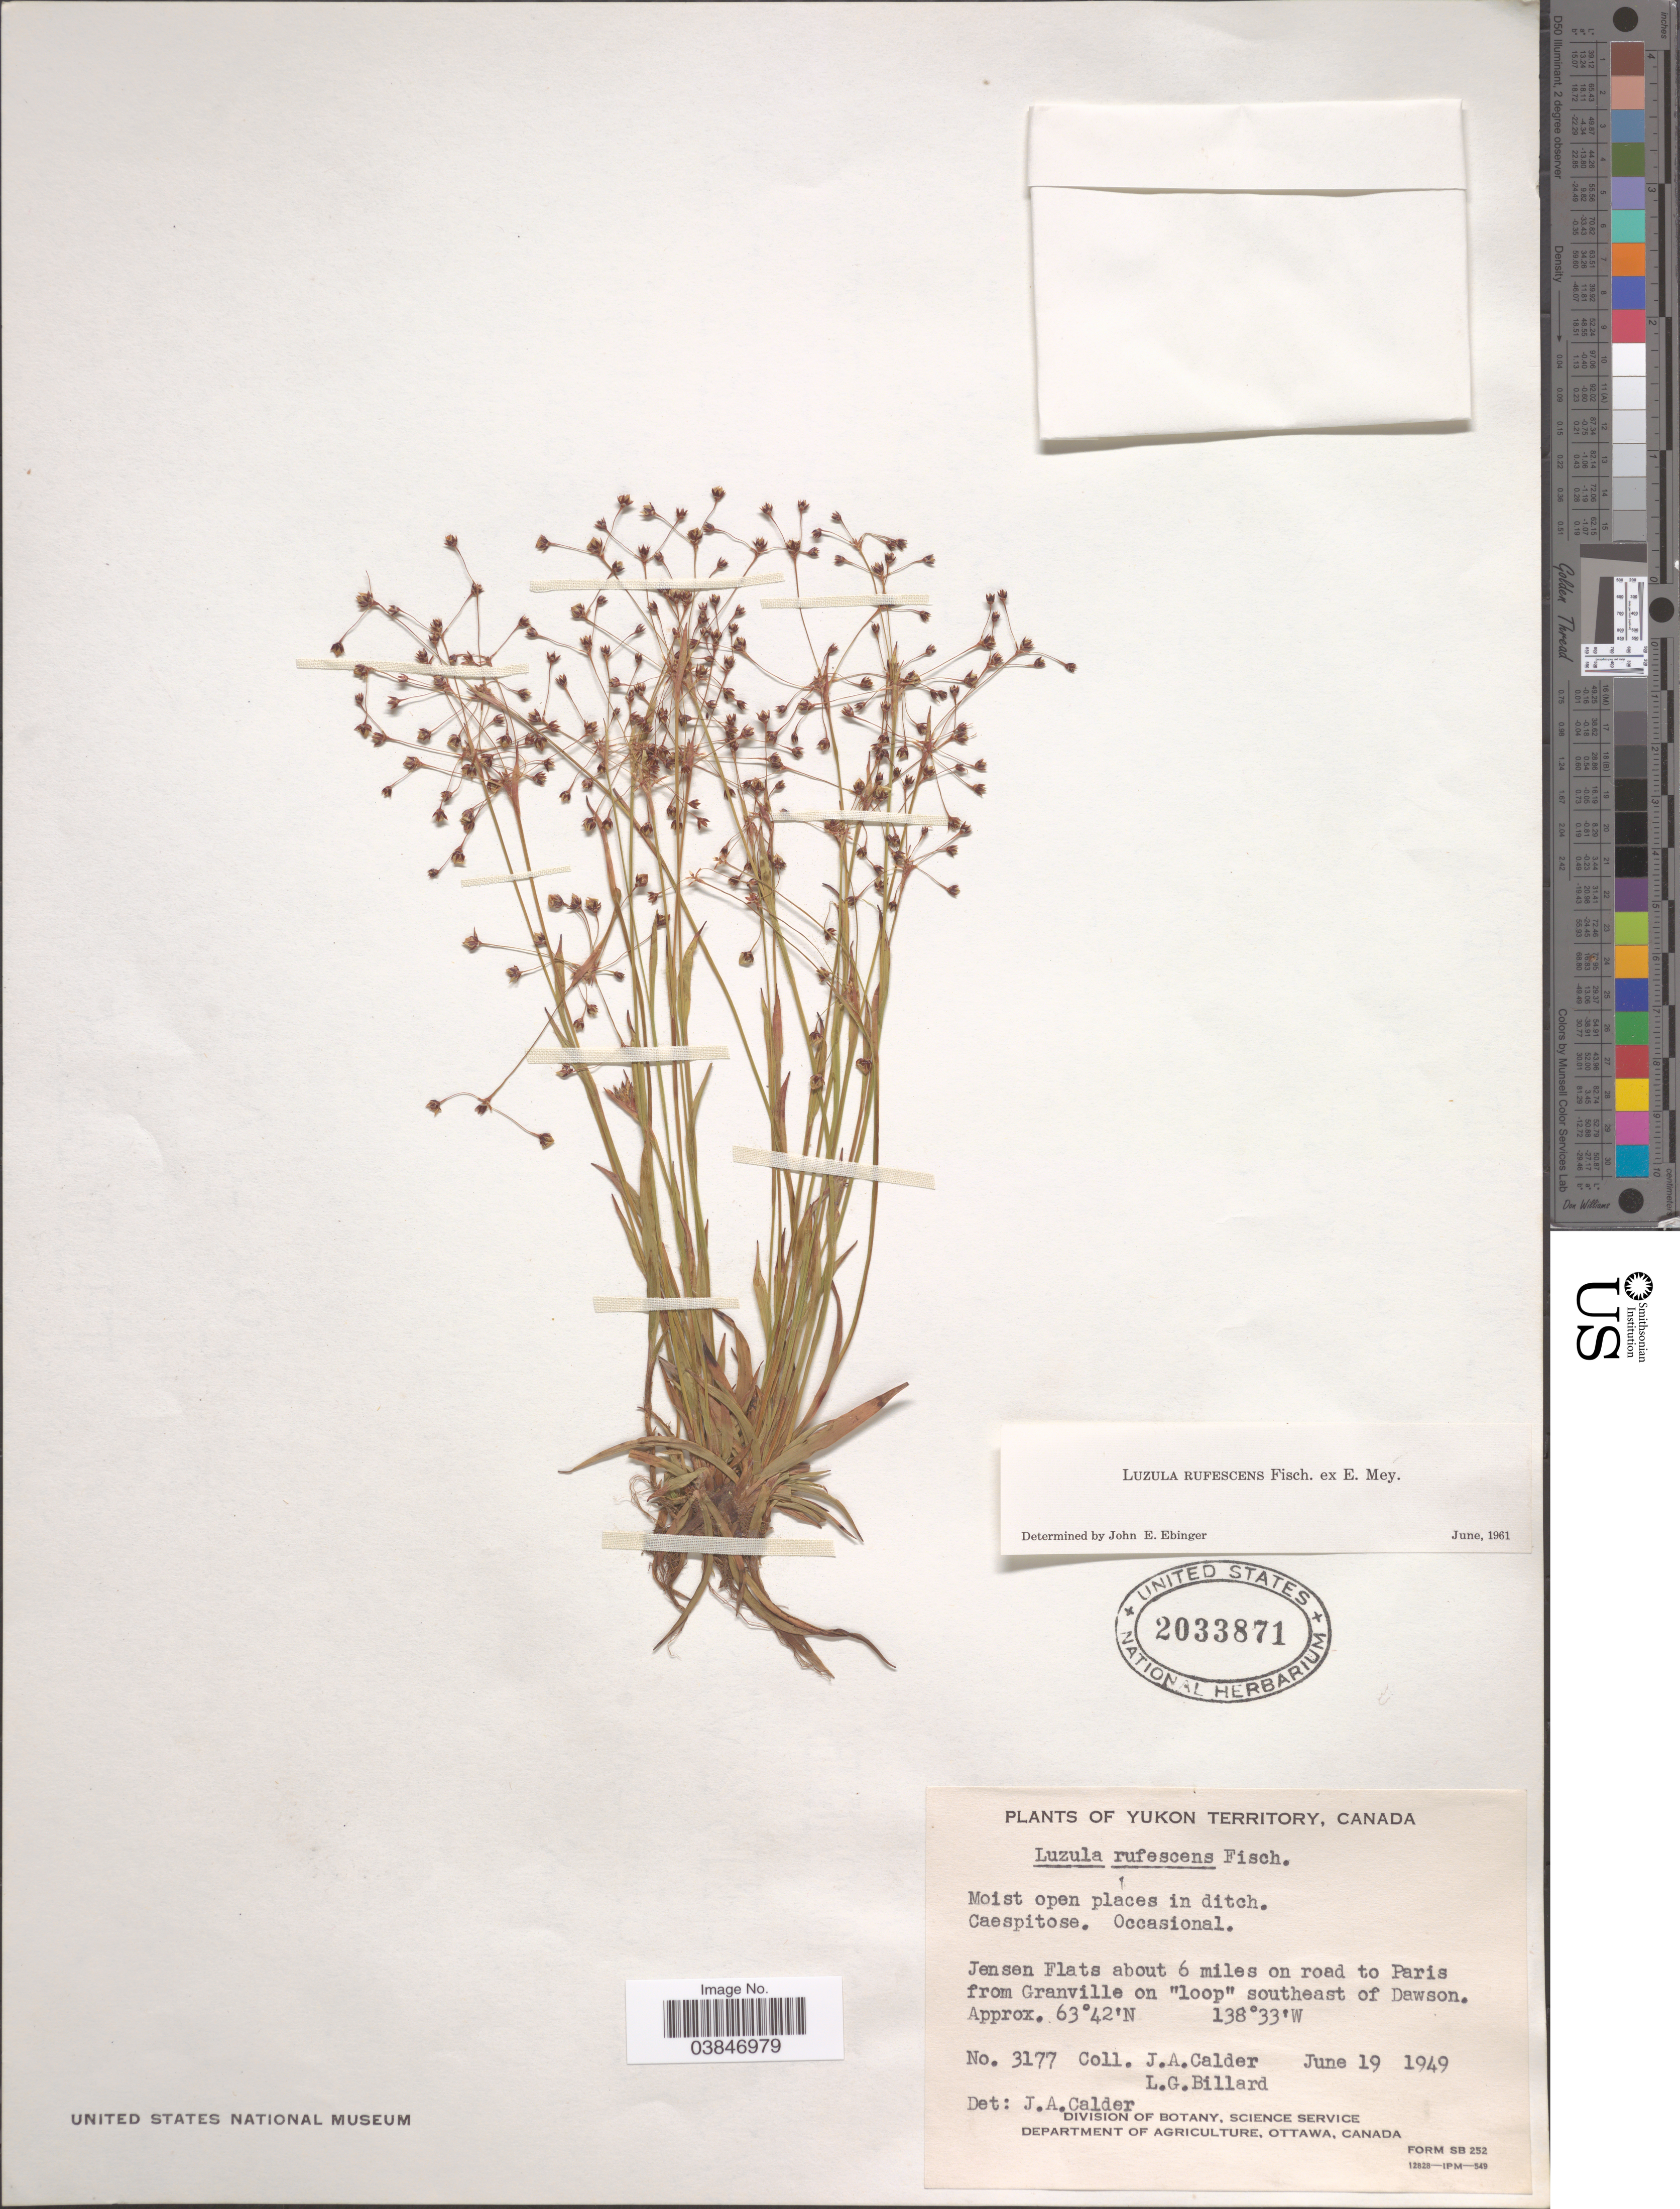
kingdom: Plantae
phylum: Tracheophyta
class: Liliopsida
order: Poales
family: Juncaceae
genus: Luzula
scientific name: Luzula rufescens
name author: Fisch. ex E. Mey.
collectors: J. A. Calder & L. Billard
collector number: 3177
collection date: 1949-06-19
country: Canada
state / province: Yukon Territory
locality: Jensen Flats about 6 miles on road to Paris from Granville on "loop" southeast of Dawson.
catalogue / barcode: US 2033871